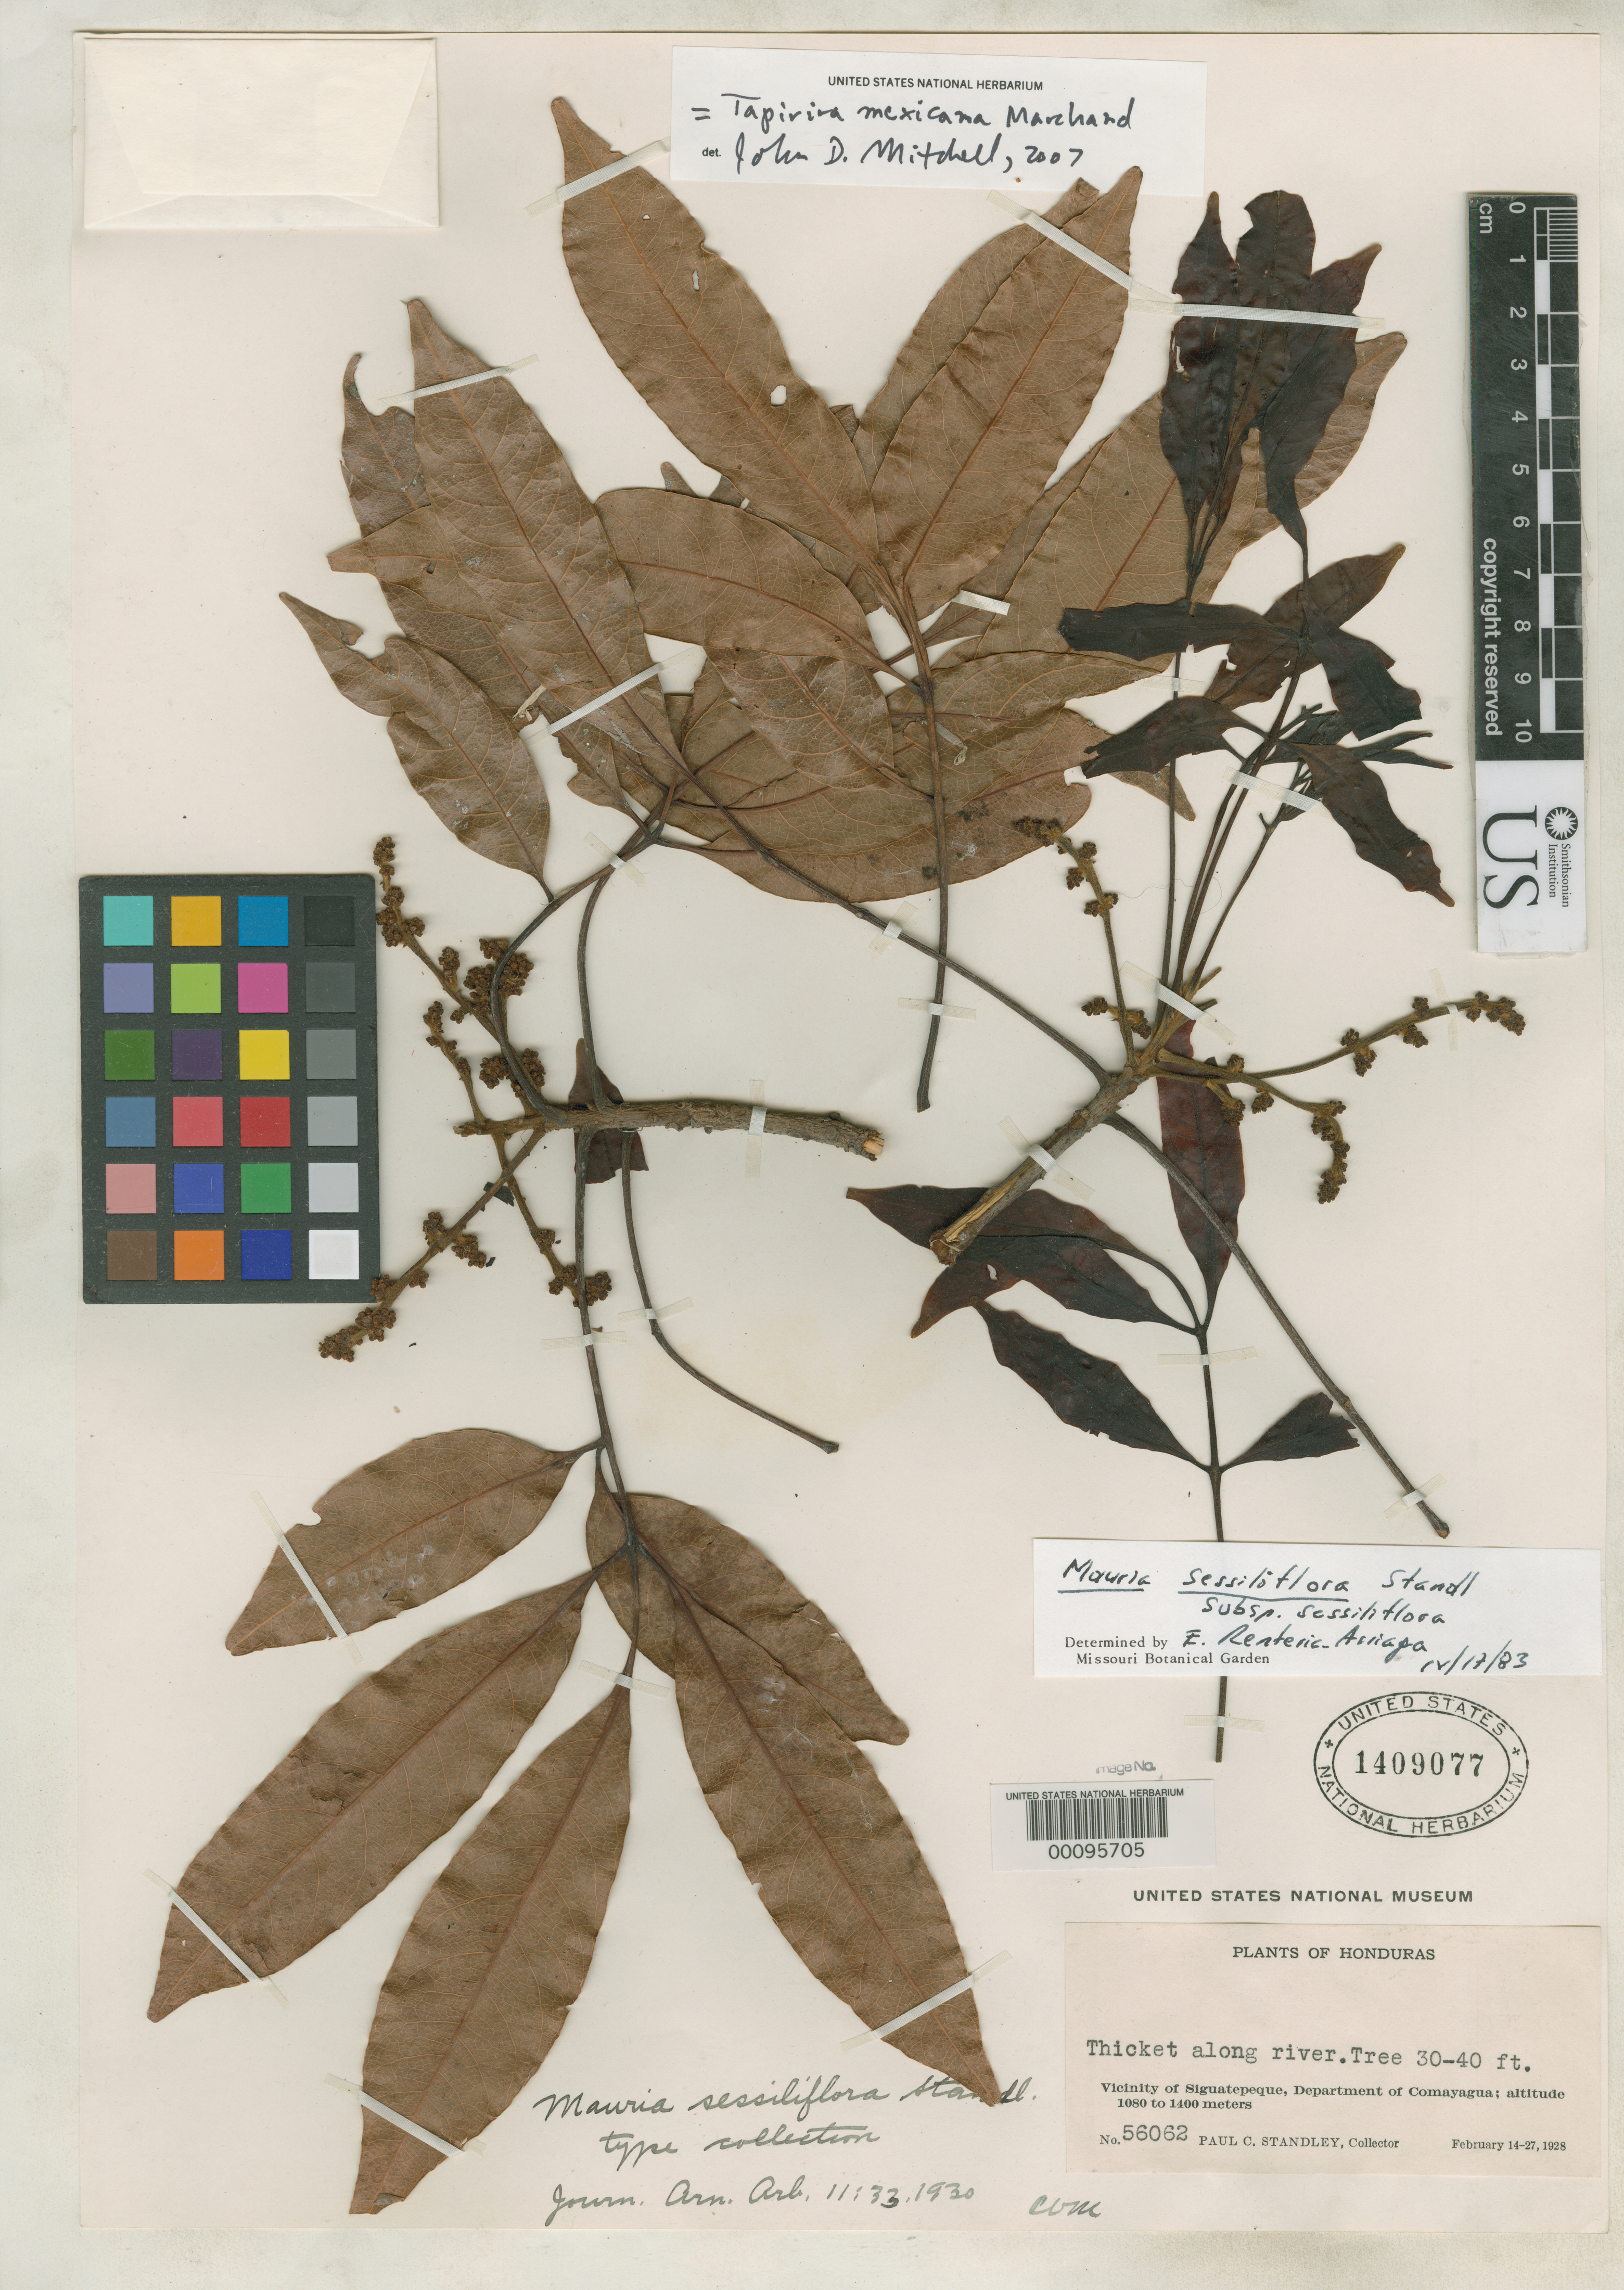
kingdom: Plantae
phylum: Tracheophyta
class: Magnoliopsida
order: Sapindales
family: Anacardiaceae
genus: Mauria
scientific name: Mauria sessiliflora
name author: Standl.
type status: Isotype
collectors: P. C. Standley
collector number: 56062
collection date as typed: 14 Feb 1928 to 27 Feb 1928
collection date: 1928-02-14/1928-02-27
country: Honduras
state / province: Comayagua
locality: Siguatepeque vicinity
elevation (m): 1080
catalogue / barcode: US 1409077